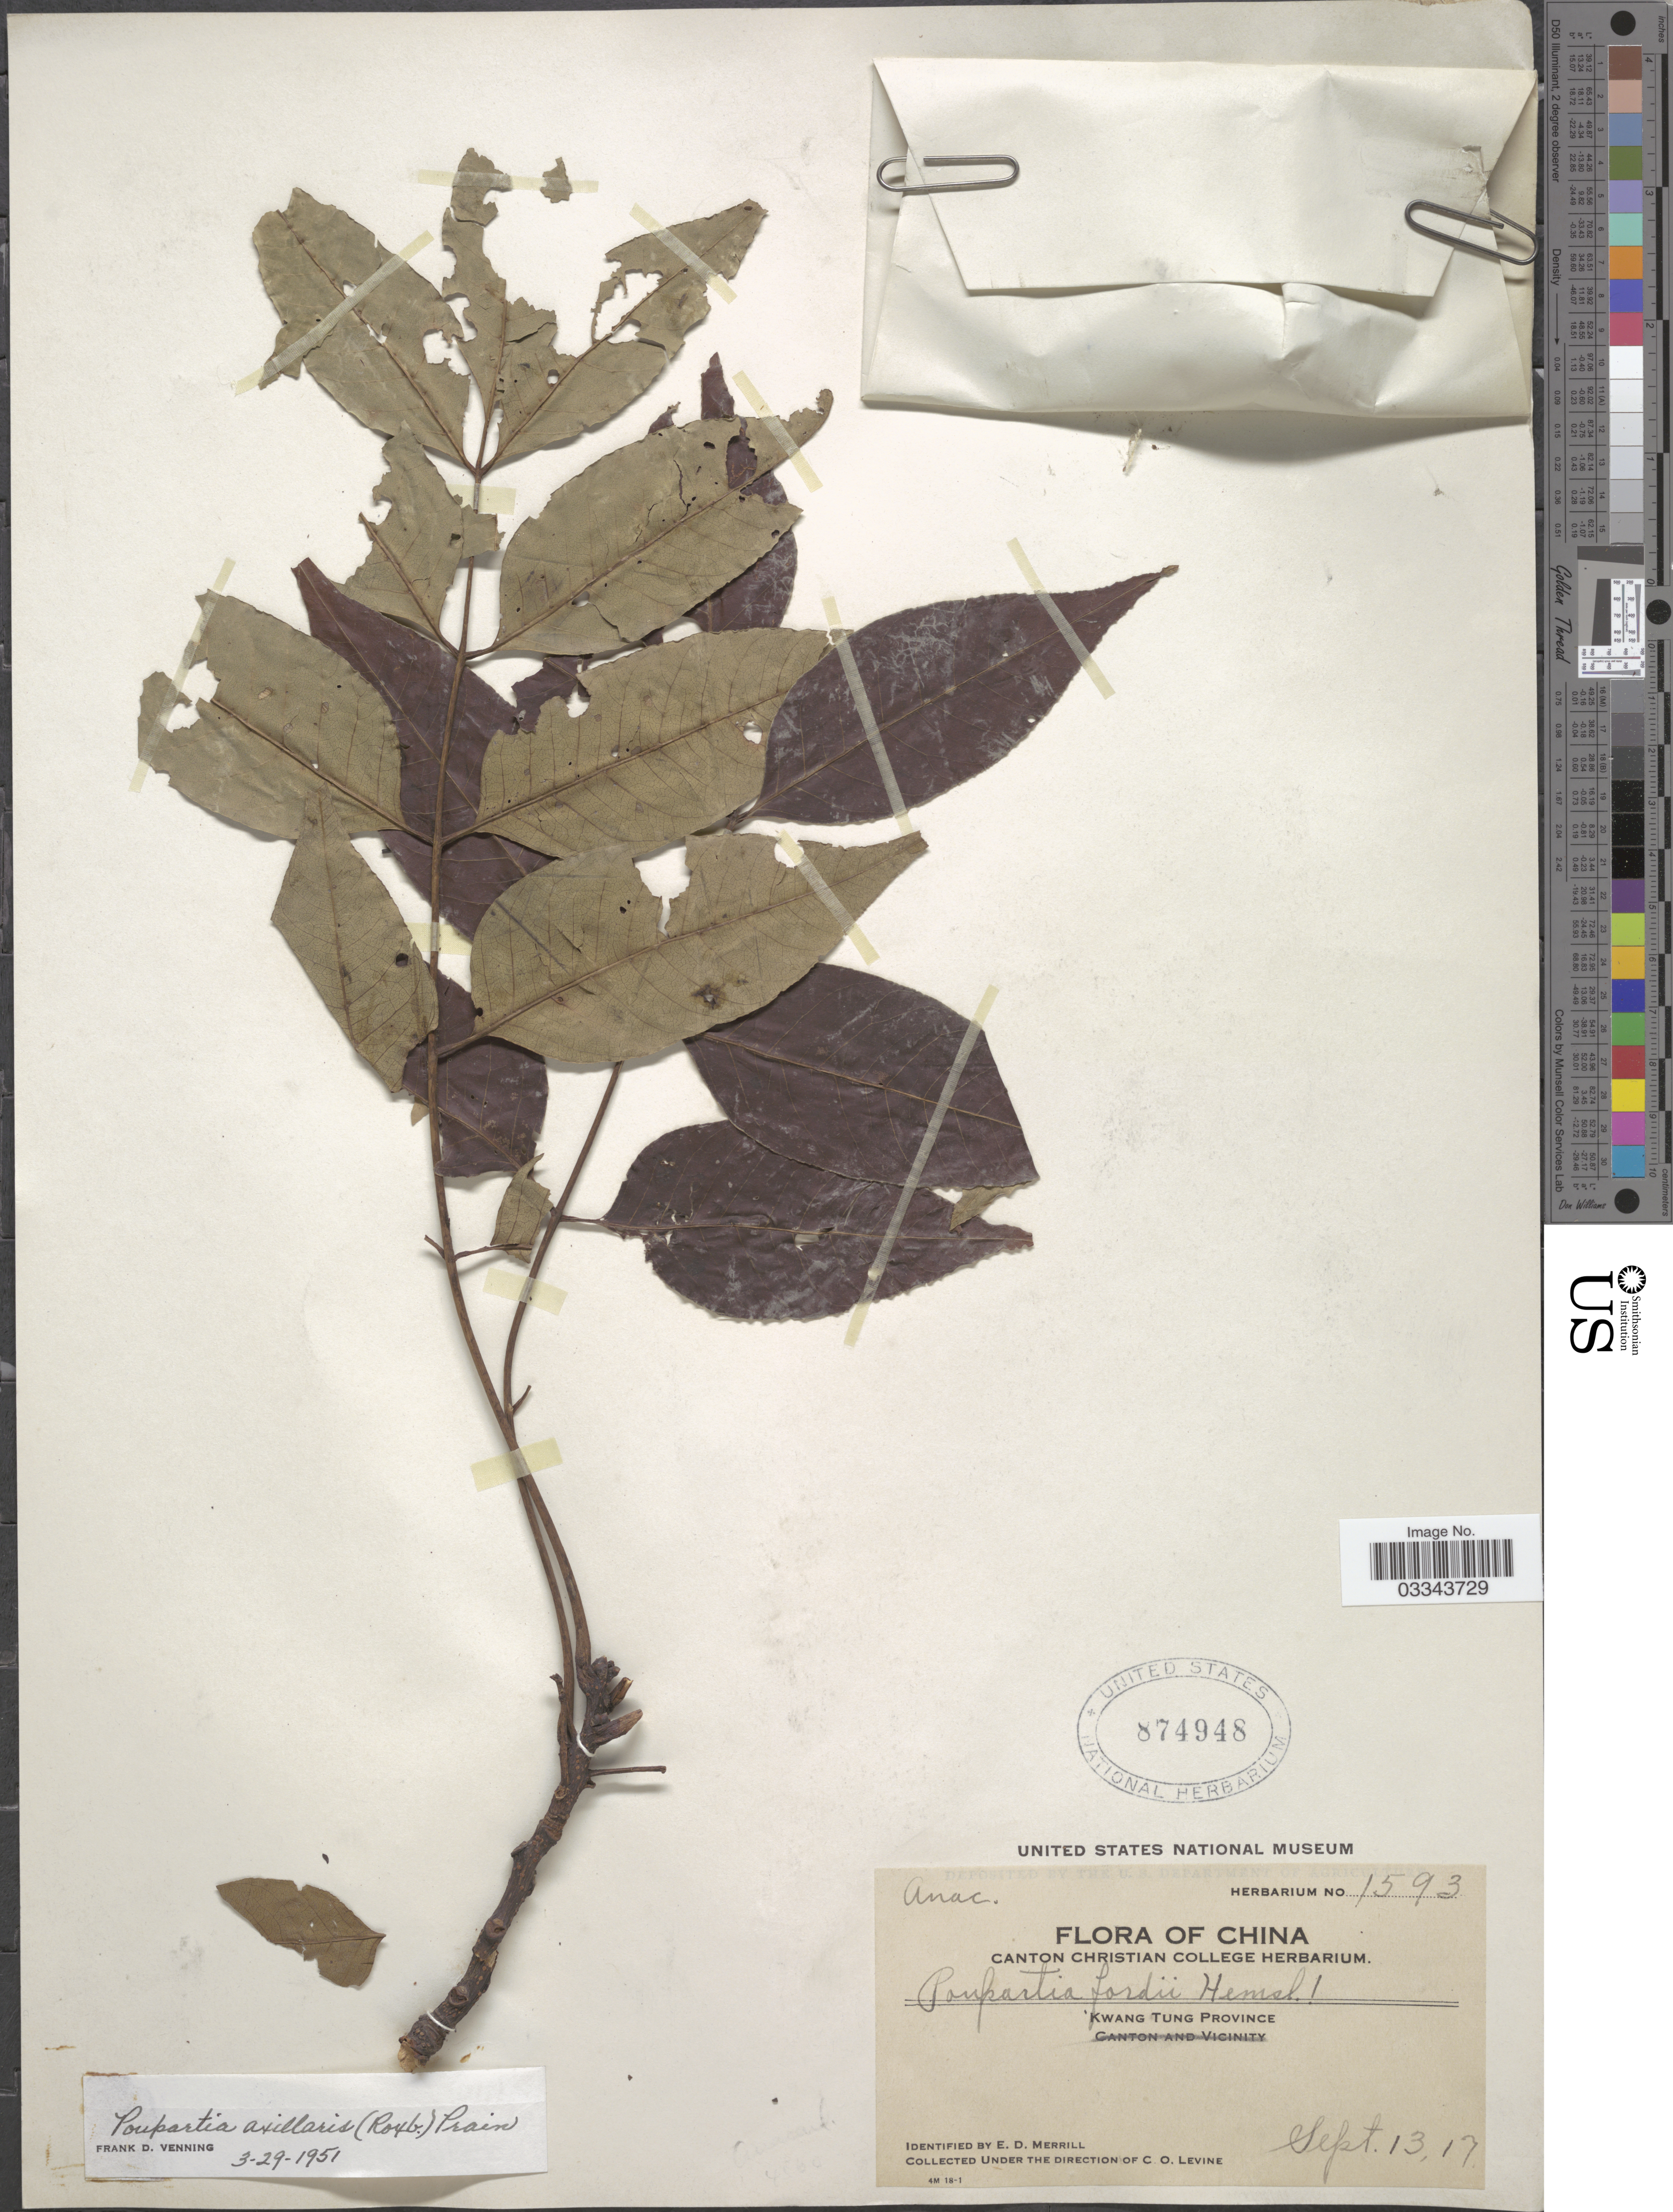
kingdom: Plantae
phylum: Tracheophyta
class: Magnoliopsida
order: Sapindales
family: Anacardiaceae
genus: Choerospondias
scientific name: Choerospondias axillaris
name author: (Roxb.) B.L. Burtt & A.W. Hill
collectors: C. O. Levine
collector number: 1593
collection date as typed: Transcribed d/m/y: 13/9/17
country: China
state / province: Guangdong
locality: Kwang Tung Province.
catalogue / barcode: US 874948